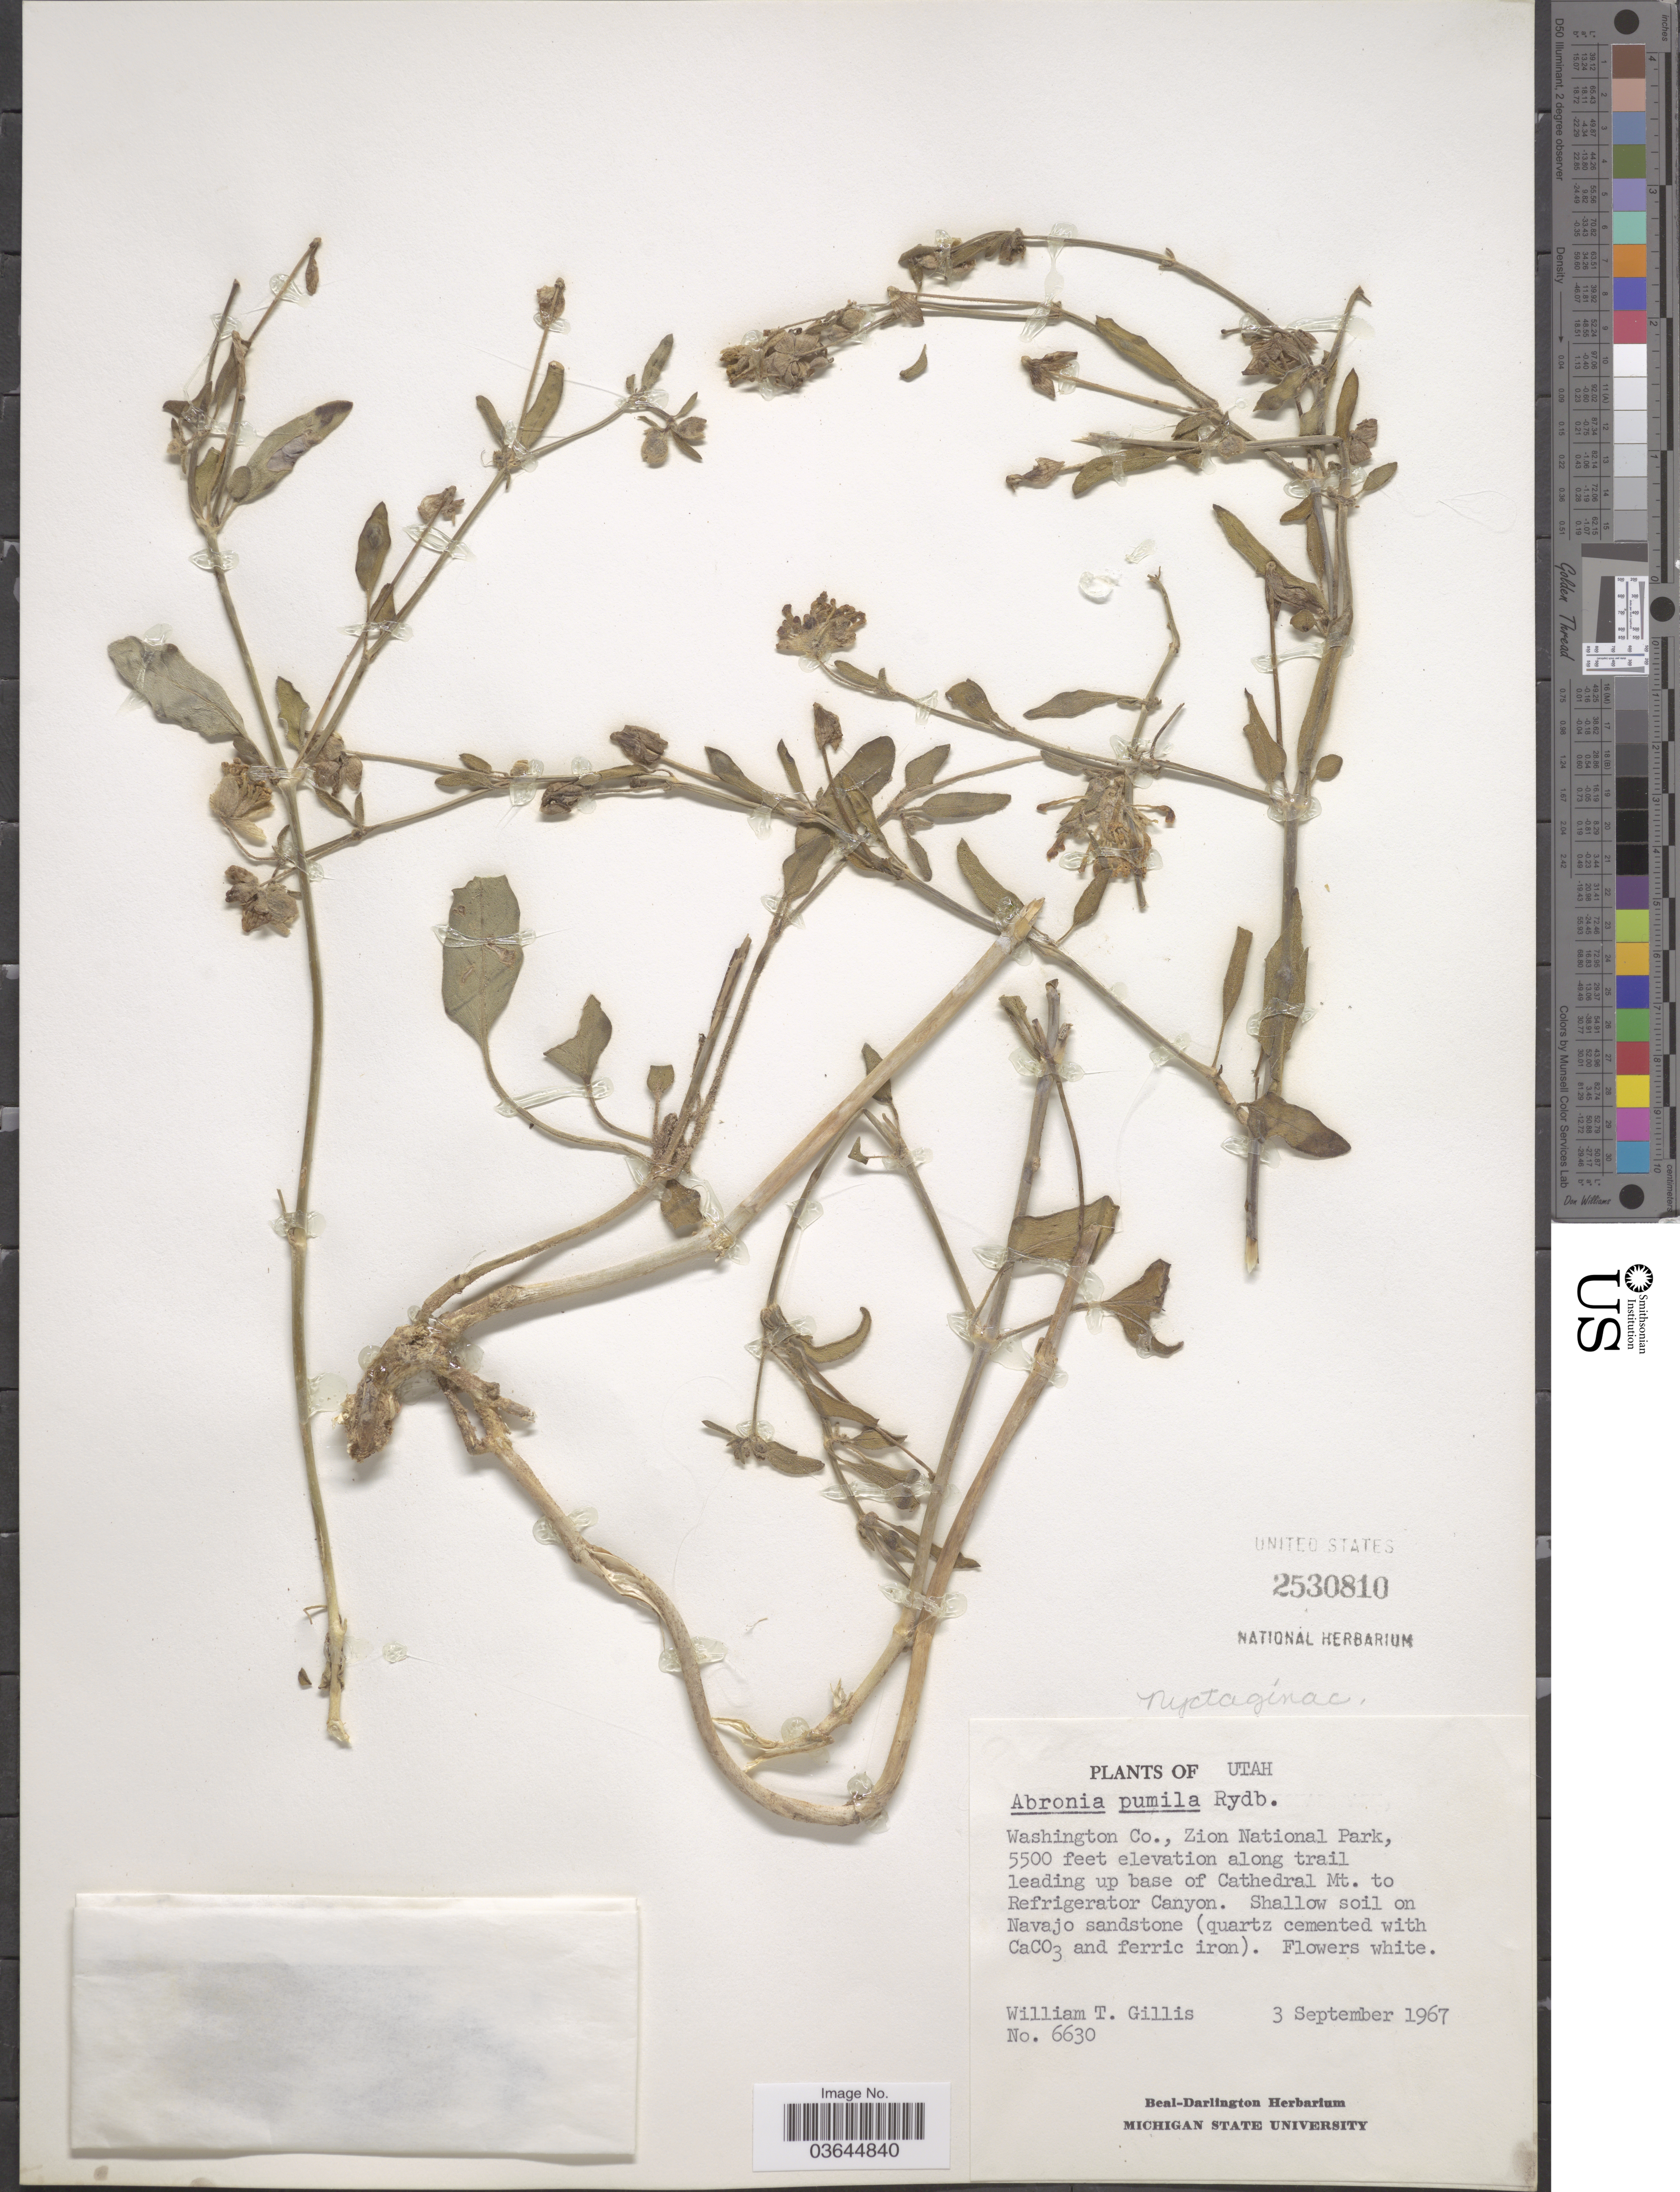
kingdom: Plantae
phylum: Tracheophyta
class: Magnoliopsida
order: Caryophyllales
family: Nyctaginaceae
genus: Abronia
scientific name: Abronia pumila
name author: Rydb.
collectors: W. T. Gillis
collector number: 6630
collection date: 1967-09-03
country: United States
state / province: Utah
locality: Washington Co., Zion National Park, along trail leading up base of Cathedral Mt. to Refrigerator Canyon.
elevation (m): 1676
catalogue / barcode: US 2530810